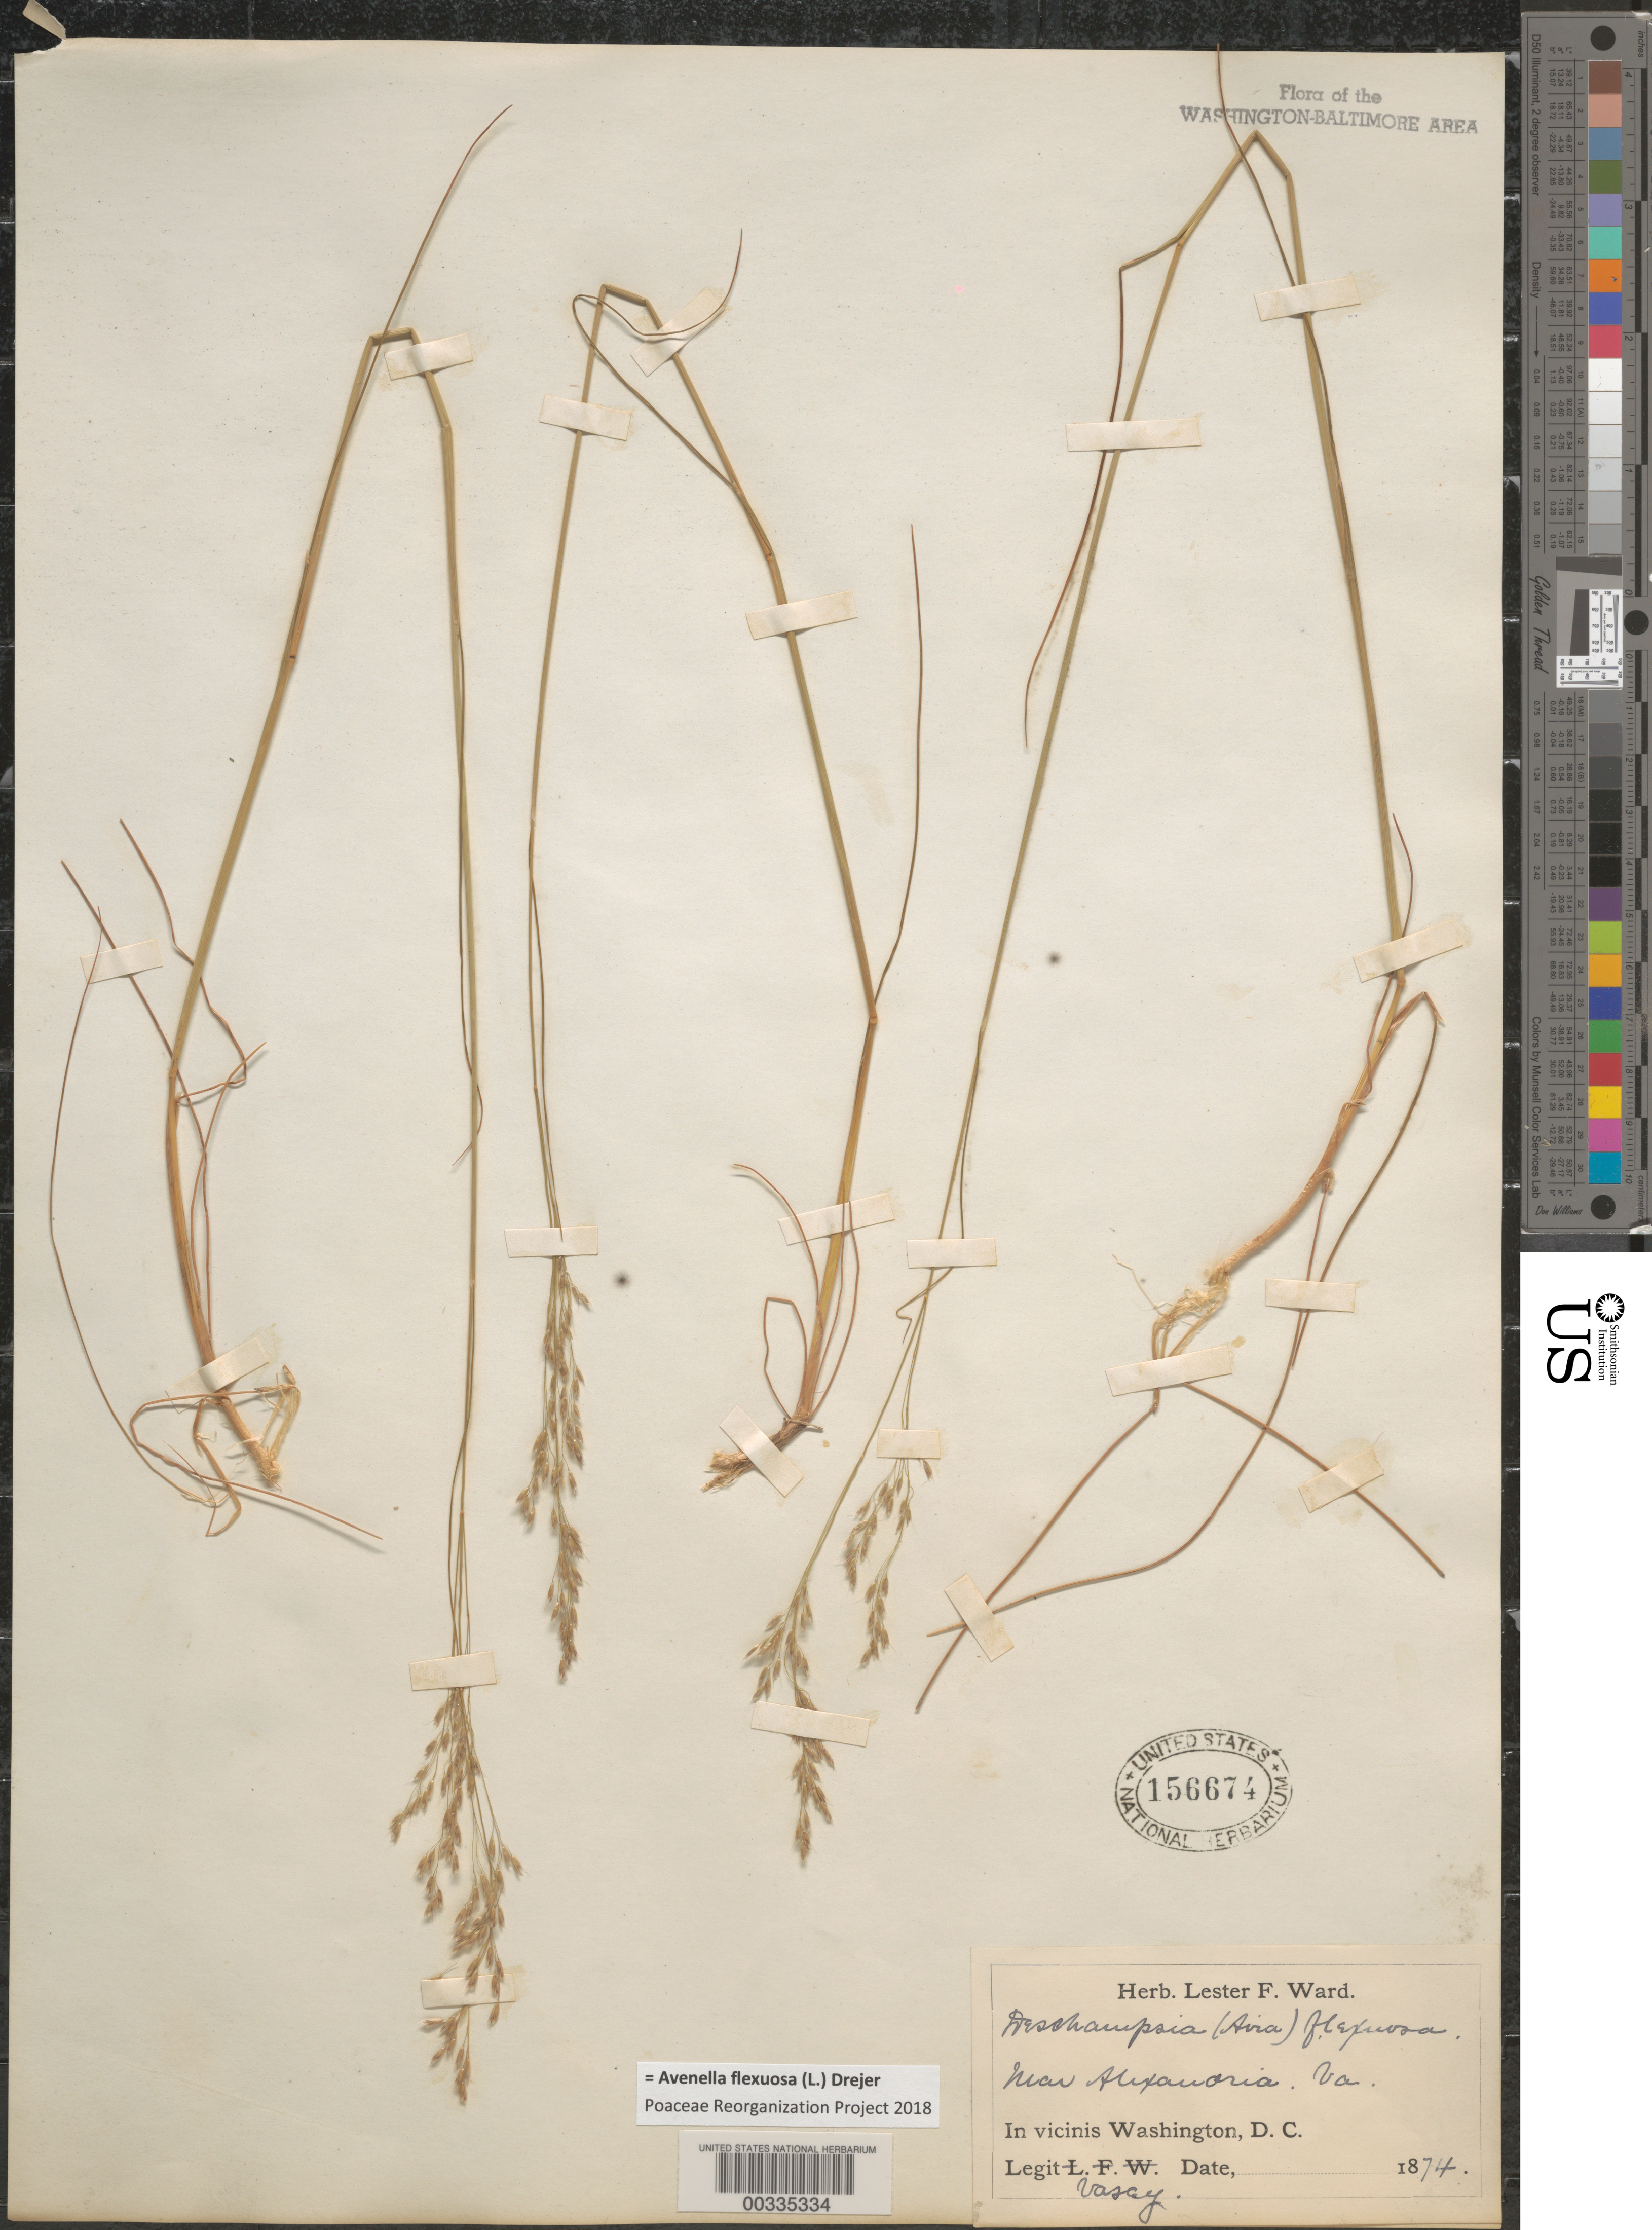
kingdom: Plantae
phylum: Tracheophyta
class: Liliopsida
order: Poales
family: Poaceae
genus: Avenella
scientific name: Avenella flexuosa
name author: (L.) Drejer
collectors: G. R. Vasey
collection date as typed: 1874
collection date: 1874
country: United States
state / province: Virginia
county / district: City of Alexandria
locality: Alexandria vicinity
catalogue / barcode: US 156674